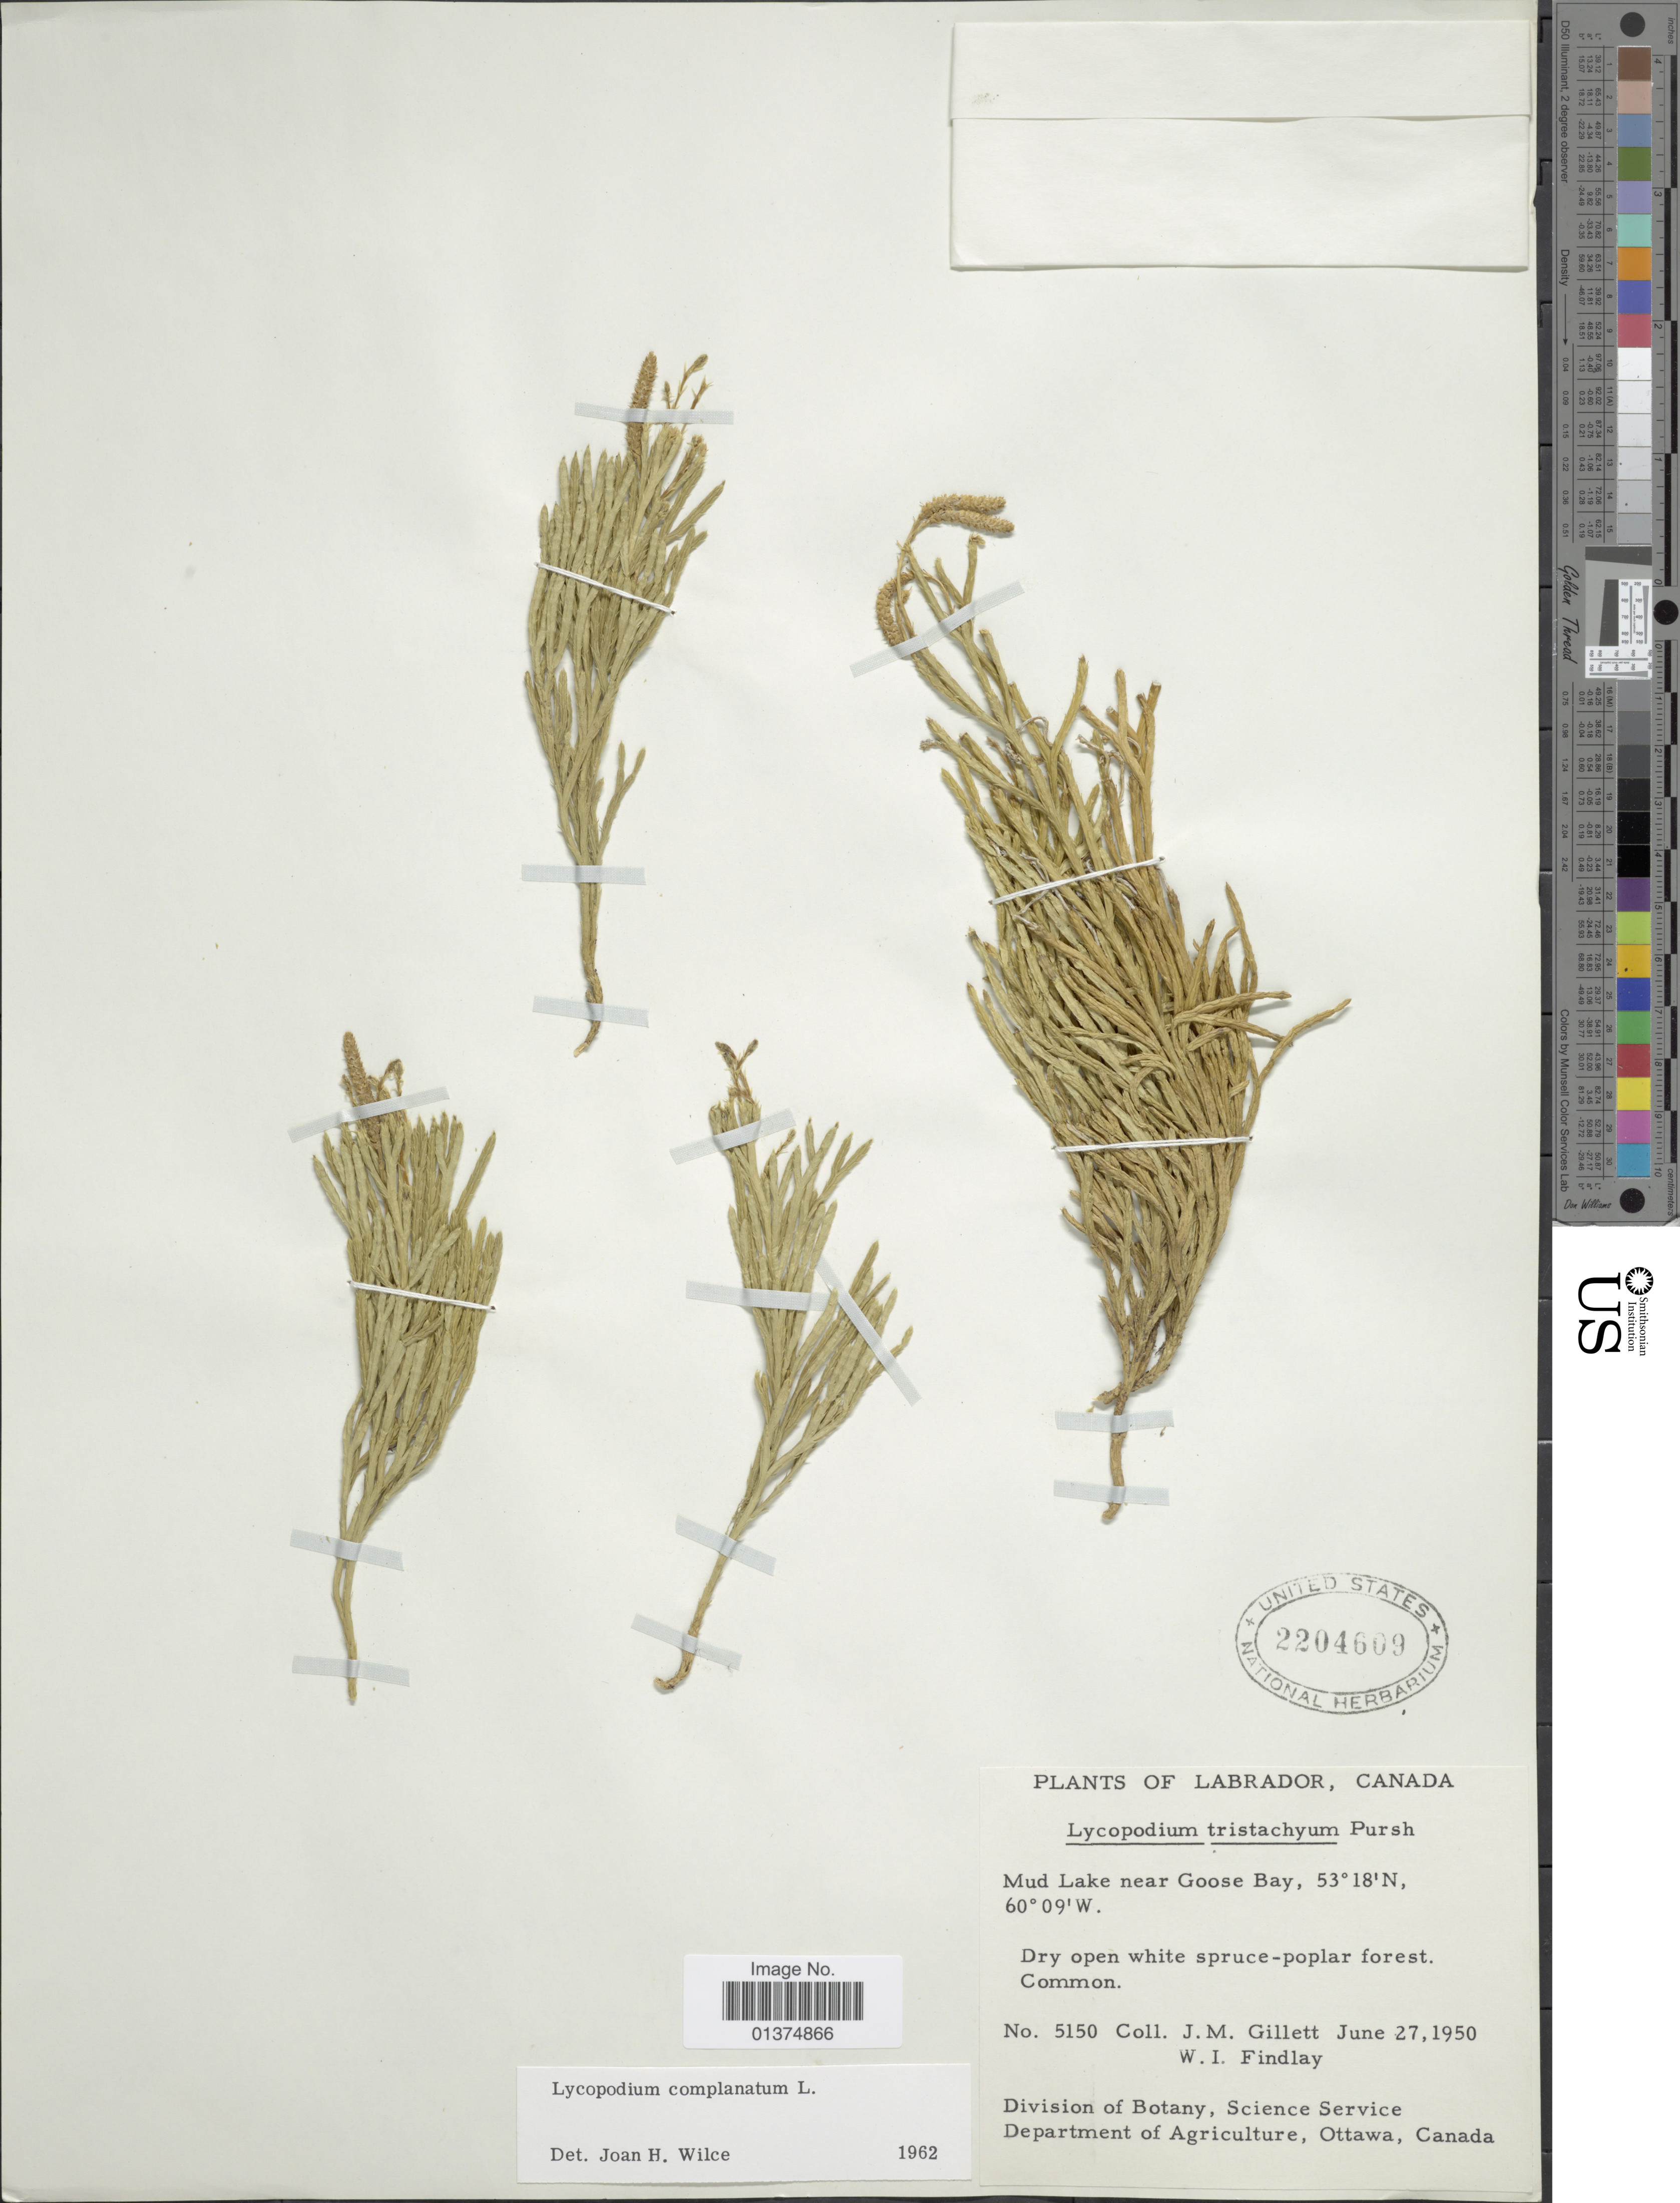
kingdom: Plantae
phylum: Tracheophyta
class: Lycopodiopsida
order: Lycopodiales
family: Lycopodiaceae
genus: Diphasiastrum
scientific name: Diphasiastrum complanatum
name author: (L.) Holub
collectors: J. M. Gillett & W. Findlay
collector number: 5150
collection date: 1950-06-27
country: Canada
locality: Labrador, Mud Lake near Goose Bay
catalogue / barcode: US 2204609